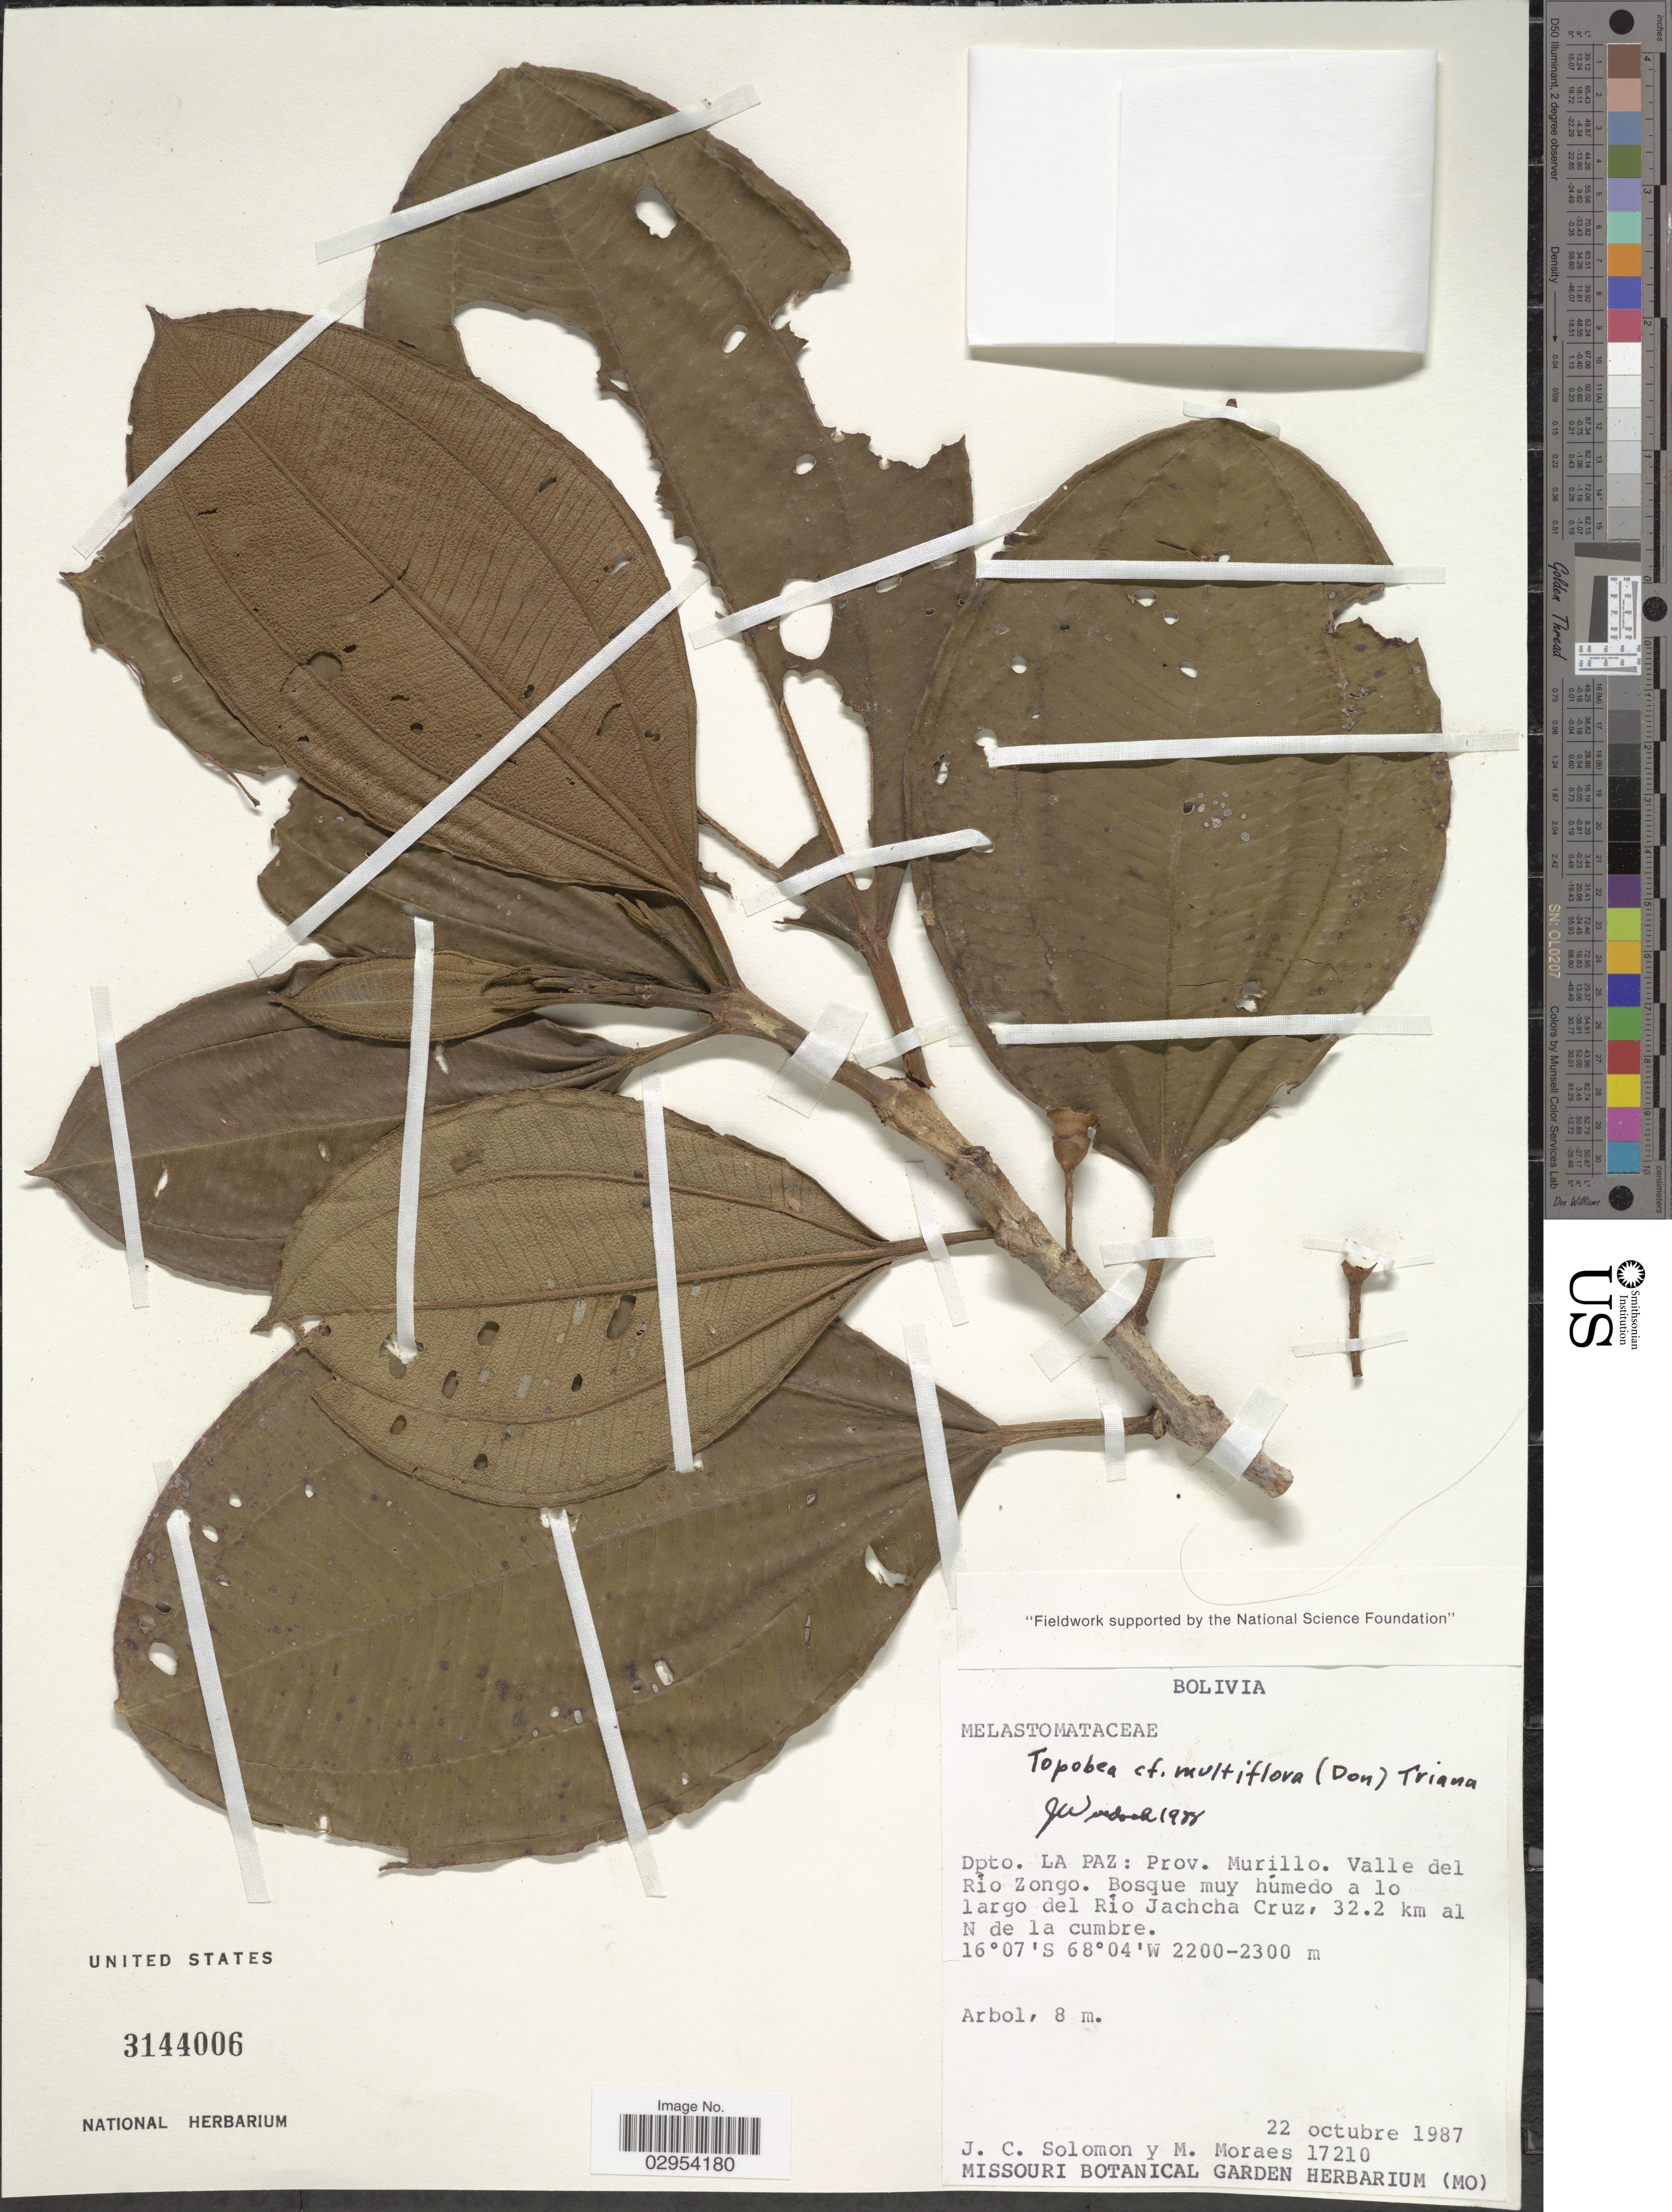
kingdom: Plantae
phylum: Tracheophyta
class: Magnoliopsida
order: Myrtales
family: Melastomataceae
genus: Topobea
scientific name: Topobea multiflora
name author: (D. Don) Triana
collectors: J. C. Solomon & M. Moraes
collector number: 17210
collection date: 1987-10-22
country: Bolivia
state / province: La Paz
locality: Dpto. La Paz. Prov. Murillo. Valle del Río Zongo. Bosque muy húmedo a lo largo del Río Jachcha Cruz, 32.2 km al N de la cumbre.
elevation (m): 2200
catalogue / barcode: US 3144006